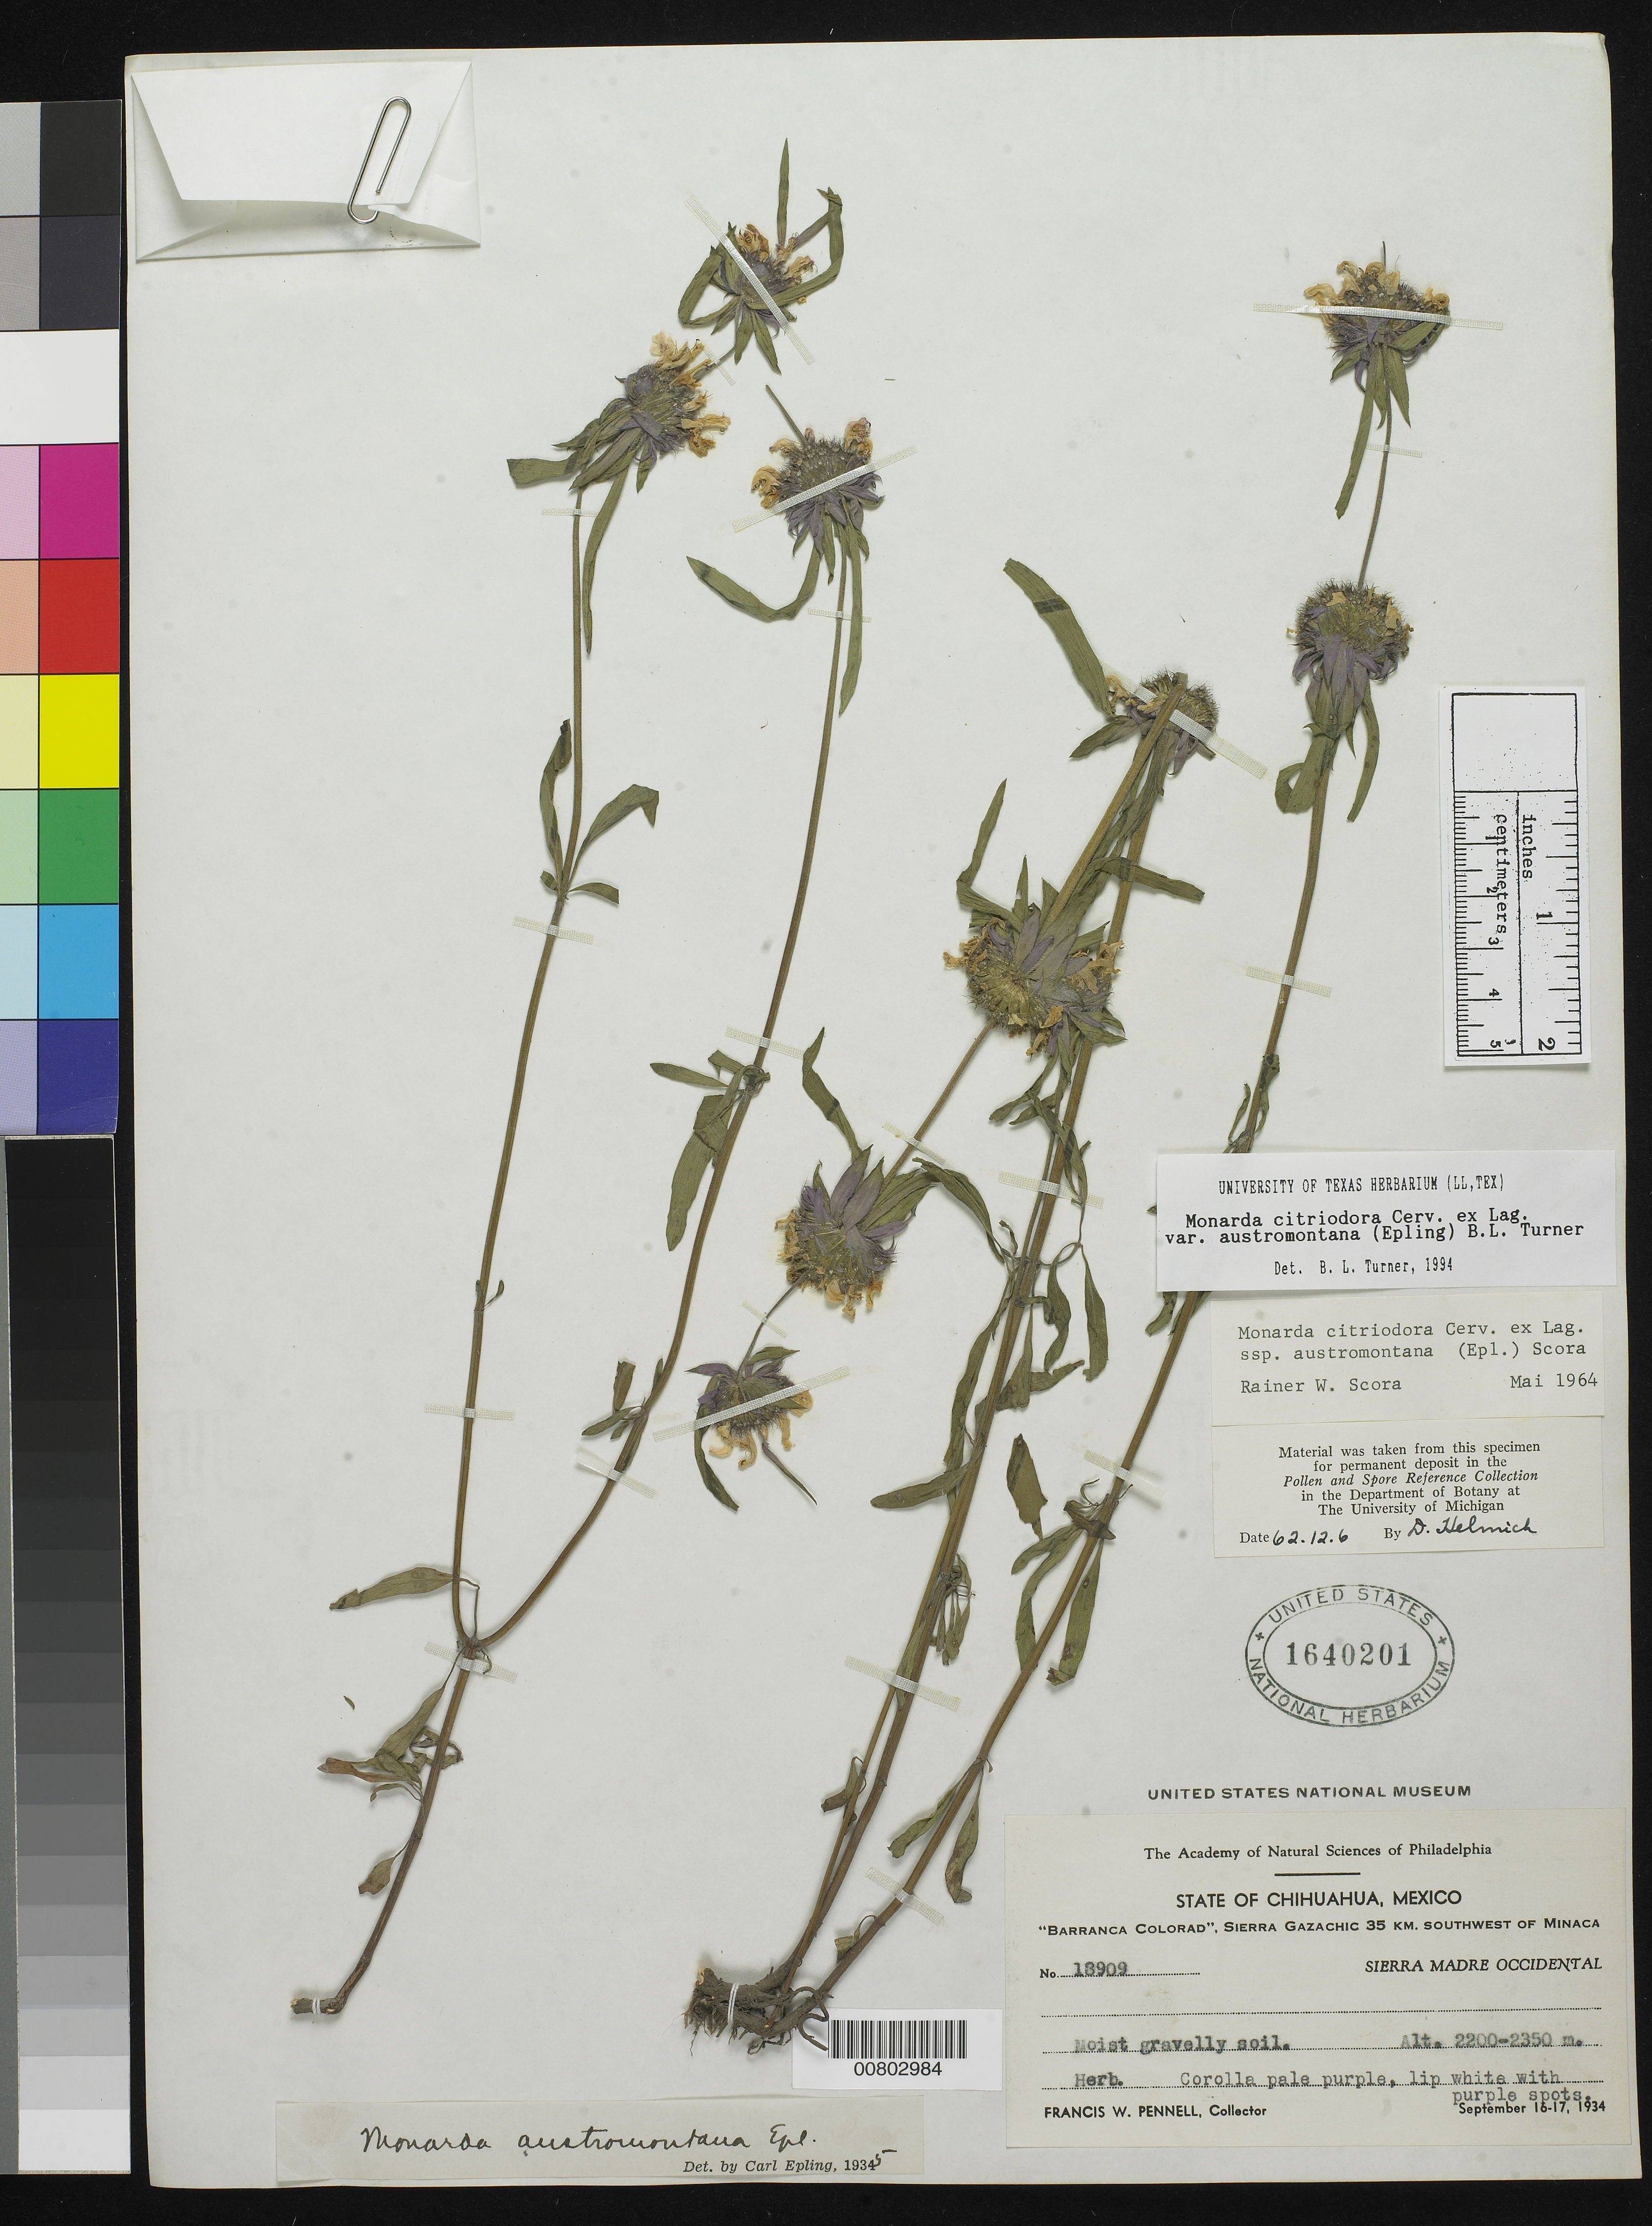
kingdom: Plantae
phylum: Tracheophyta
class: Magnoliopsida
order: Lamiales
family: Lamiaceae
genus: Monarda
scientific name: Monarda citriodora var. austromontana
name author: (Epling) B.L. Turner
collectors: F. W. Pennell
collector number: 18909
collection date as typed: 16 Sep 1934 to 17 Sep 1934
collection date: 1934-09-16/1934-09-17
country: Mexico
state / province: Chihuahua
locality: Barranca Colorad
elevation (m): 2300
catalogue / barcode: US 1640201